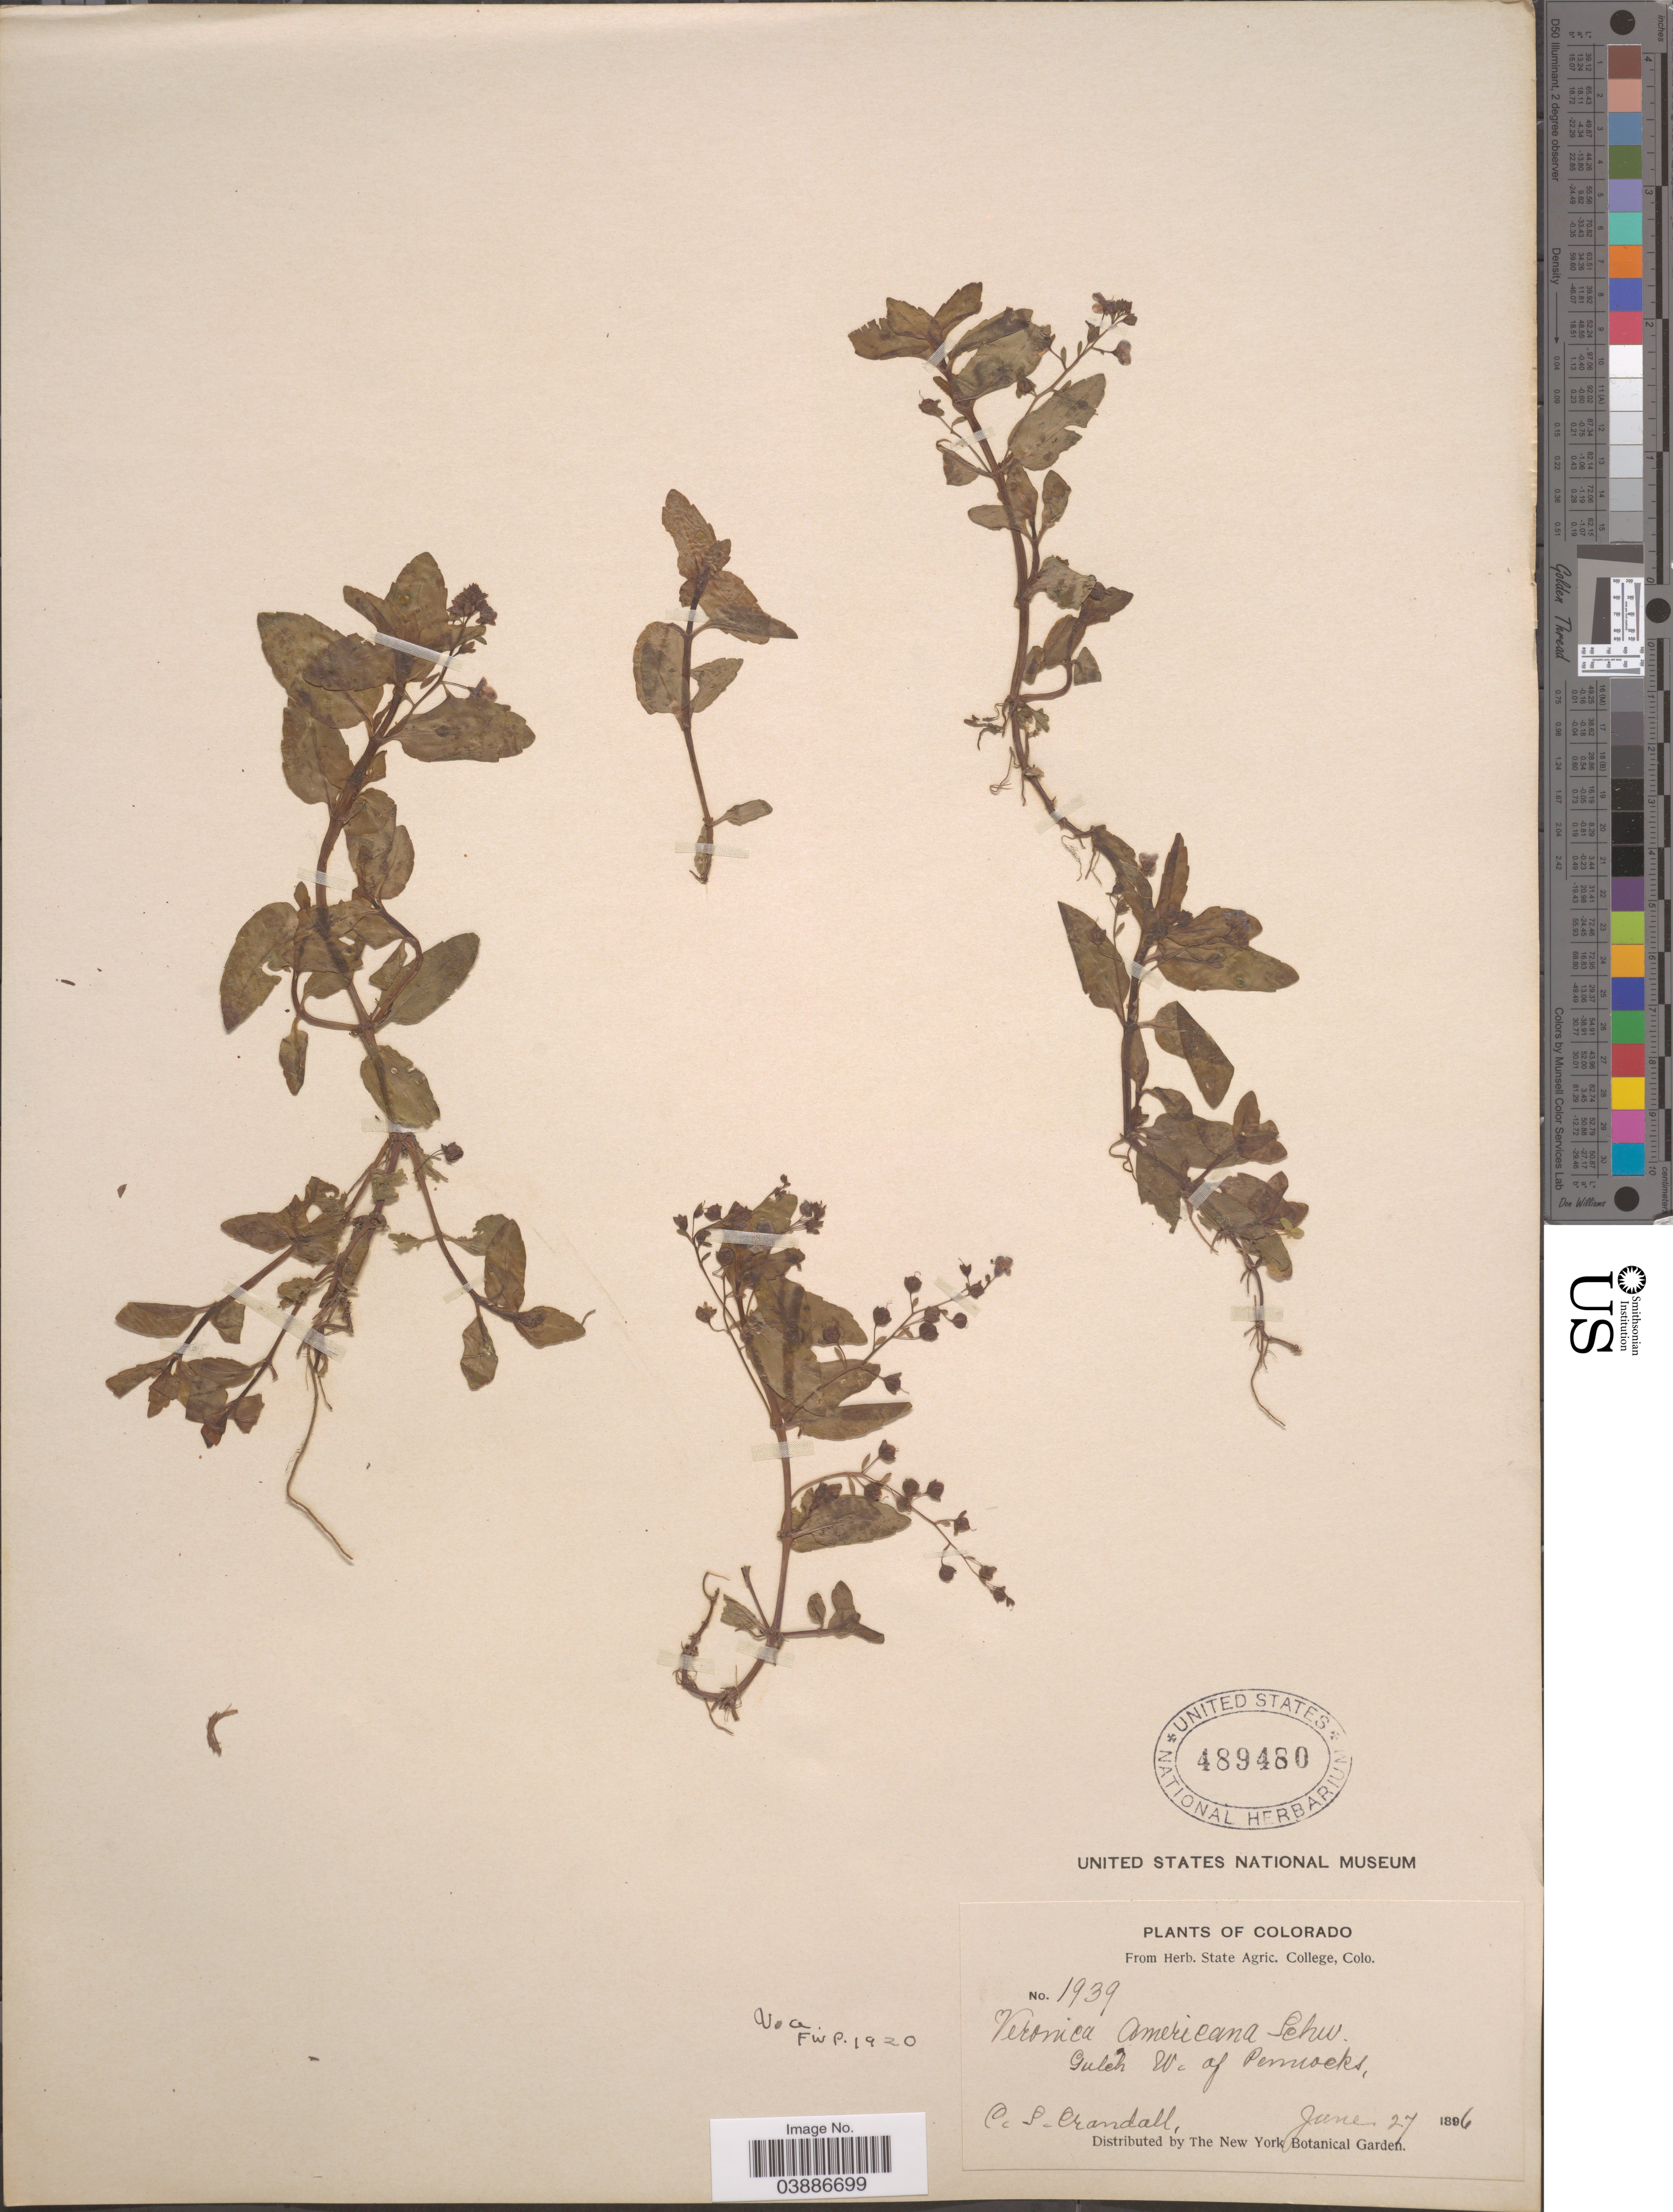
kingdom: Plantae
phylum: Tracheophyta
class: Magnoliopsida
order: Lamiales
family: Plantaginaceae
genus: Veronica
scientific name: Veronica americana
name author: Schwein. ex Benth.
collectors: C. Crandall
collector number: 1939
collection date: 1896-06-27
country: United States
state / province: Colorado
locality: Gulch W. of Pennock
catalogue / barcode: US 489480